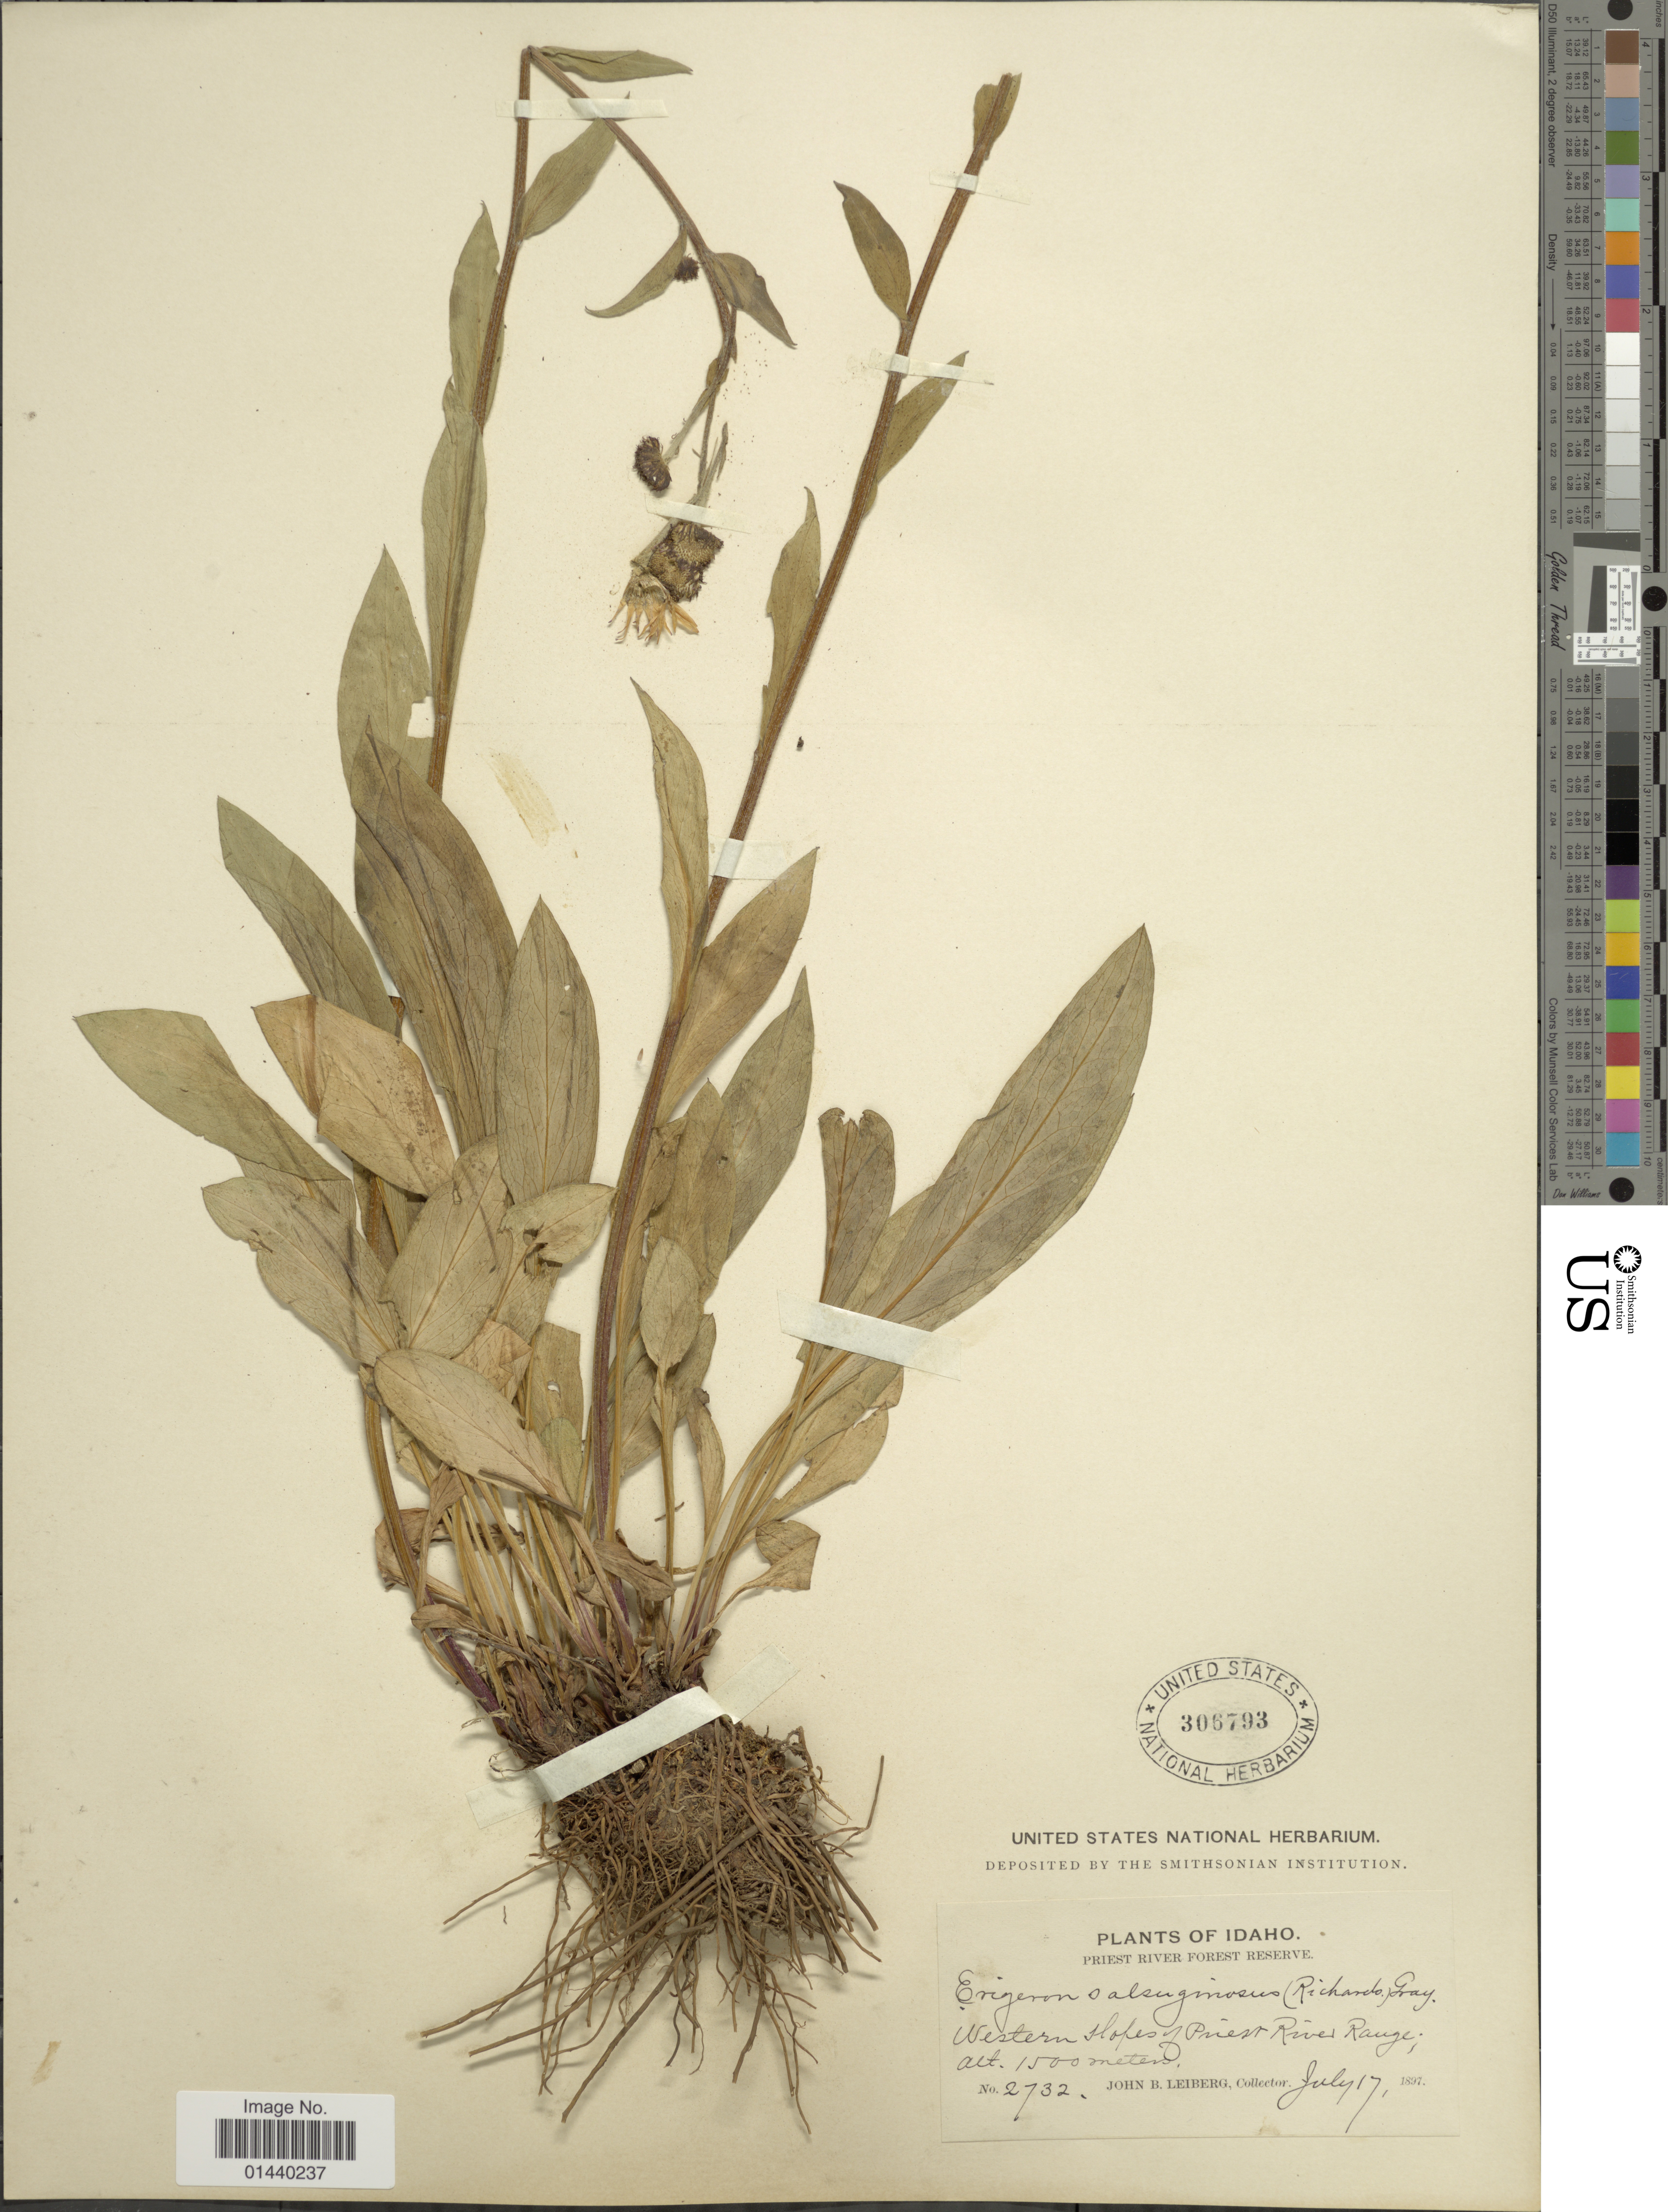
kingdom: Plantae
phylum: Tracheophyta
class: Magnoliopsida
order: Asterales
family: Asteraceae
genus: Erigeron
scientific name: Erigeron salsuginosus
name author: (Richardson ex R. Br.) A. Gray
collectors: J. B. Leiberg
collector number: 2732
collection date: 1897-07-17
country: United States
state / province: Idaho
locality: Priest River Forest Reserve. Western slopes of Priest River Range.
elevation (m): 1500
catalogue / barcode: US 306793